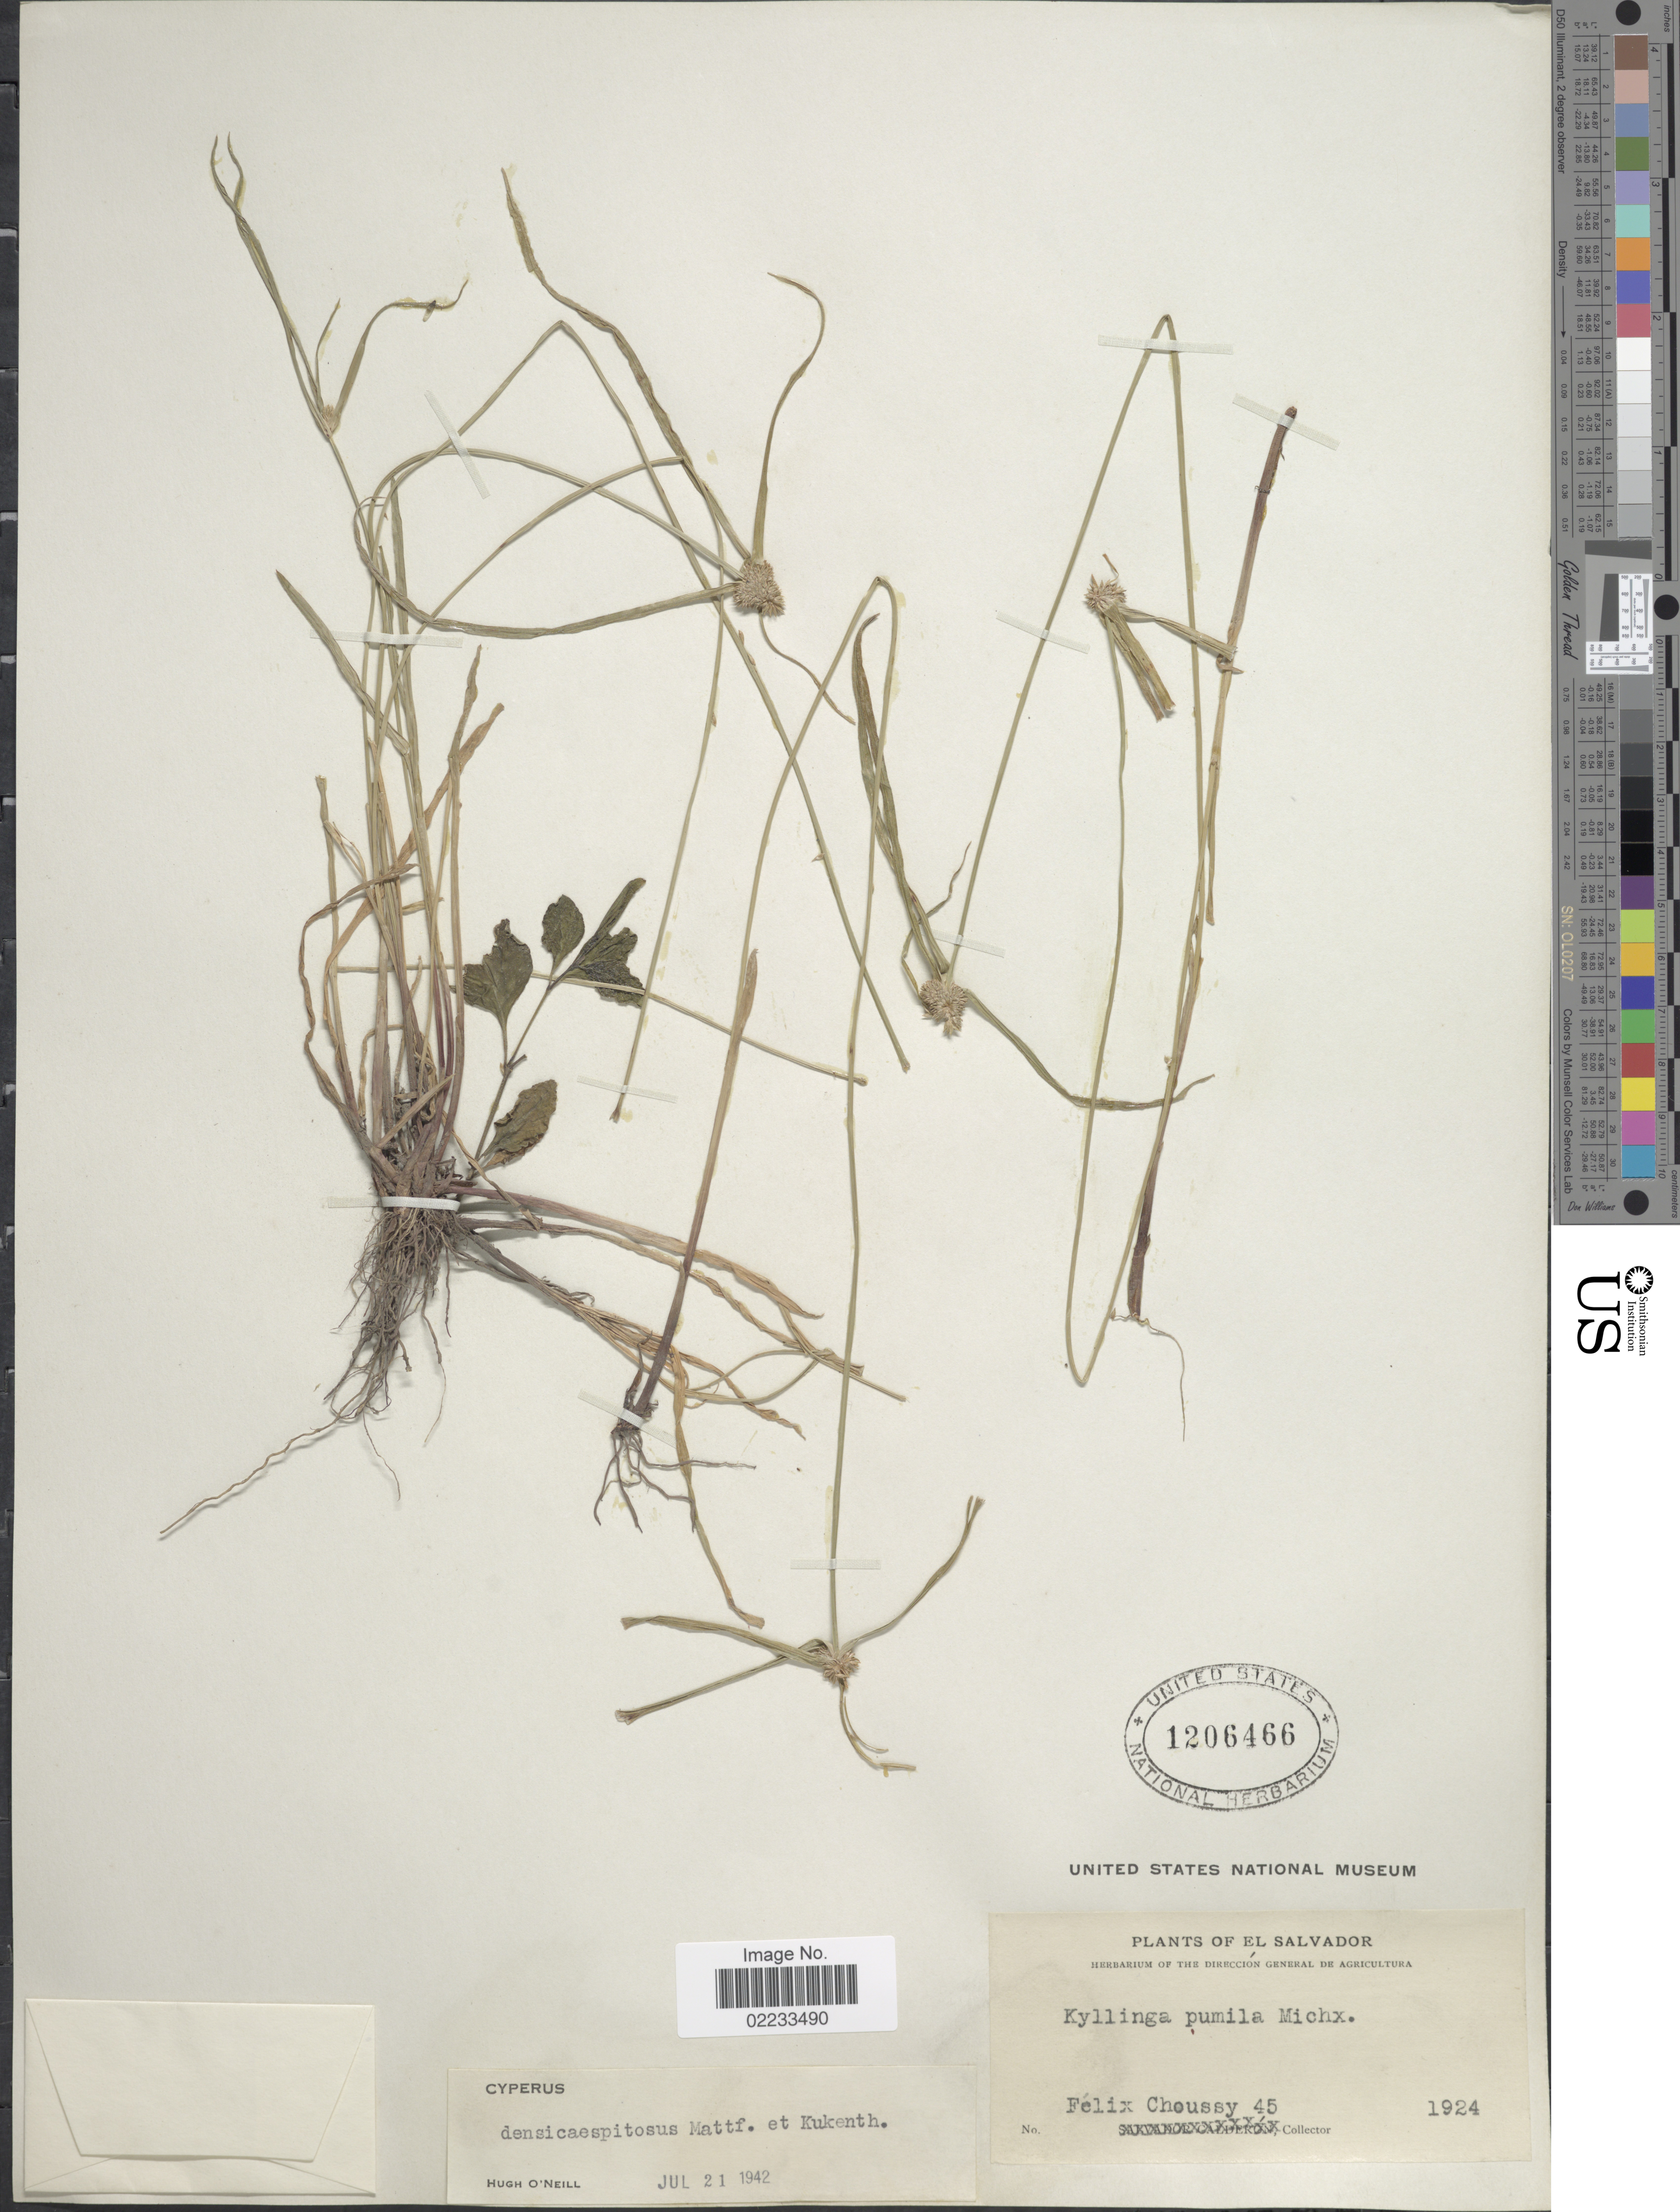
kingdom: Plantae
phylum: Tracheophyta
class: Liliopsida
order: Poales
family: Cyperaceae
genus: Cyperus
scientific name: Cyperus hortensis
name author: (Salzm. ex Steud.) Dorr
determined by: Strong, Mark T., (BOT), Smithsonian Institution - National Museum of Natural History (UNITED STATES)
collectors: F. Choussy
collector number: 45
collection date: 1924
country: El Salvador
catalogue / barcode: US 1206466